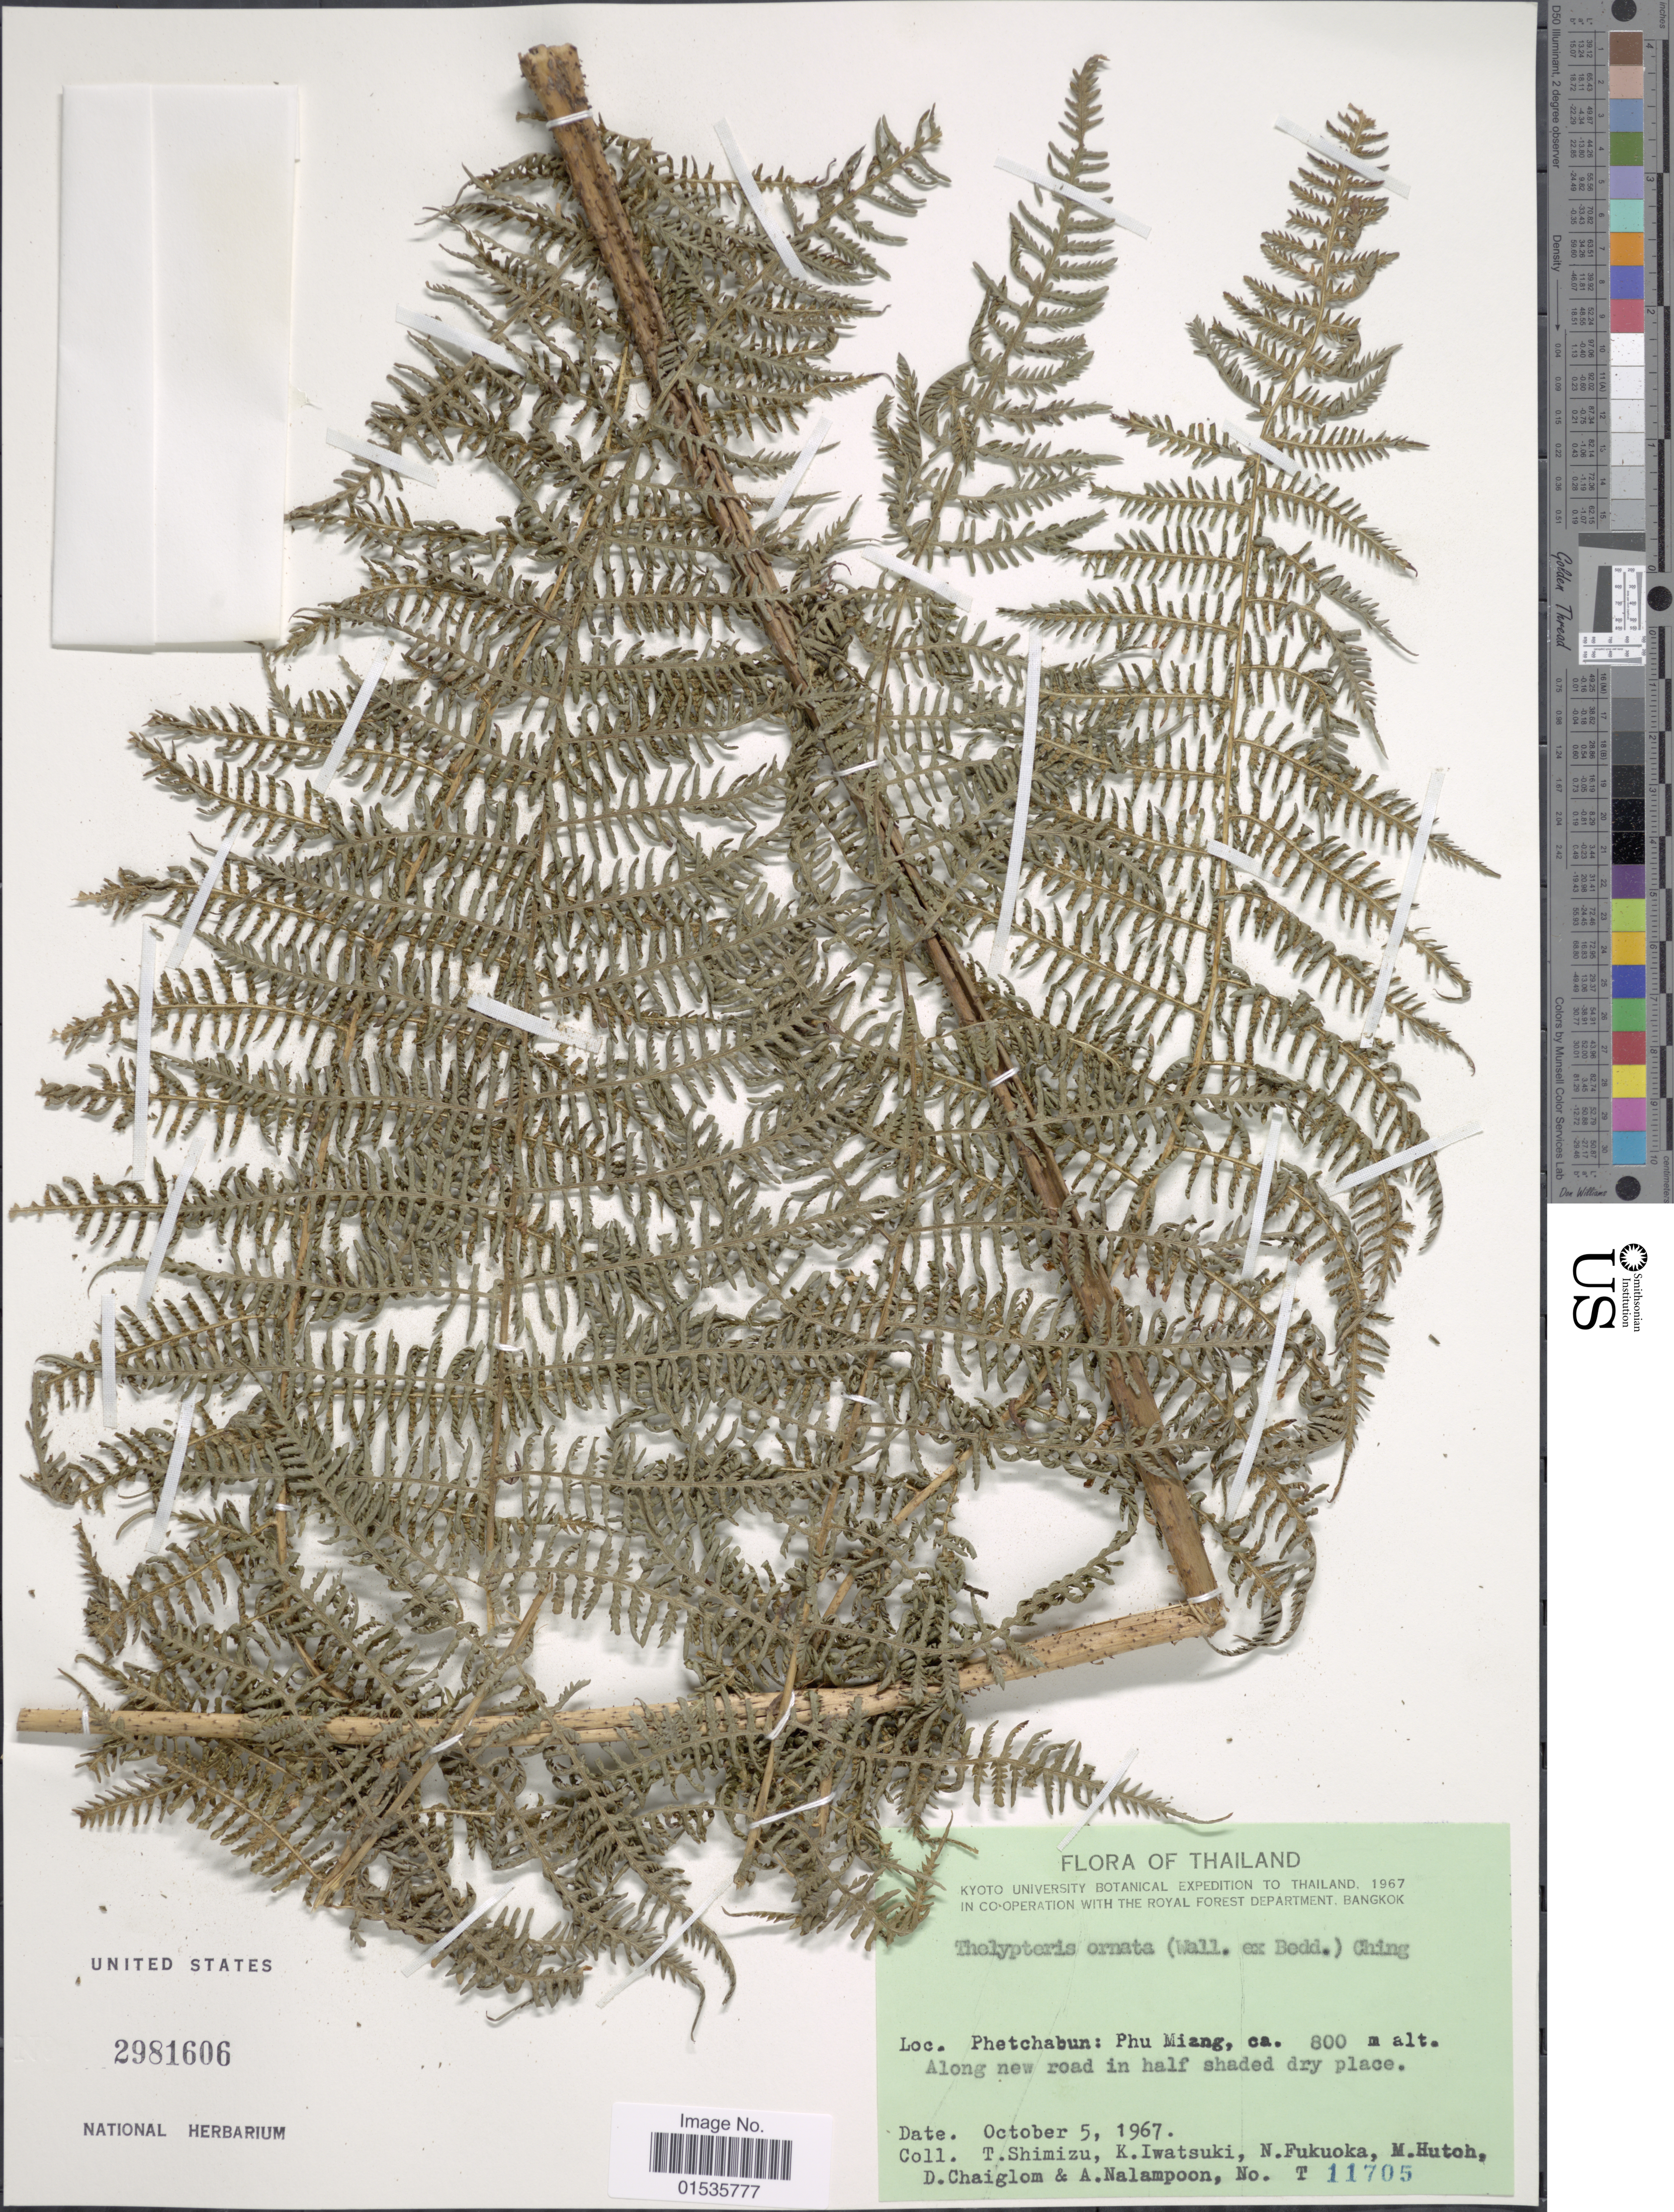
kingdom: Plantae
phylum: Tracheophyta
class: Polypodiopsida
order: Polypodiales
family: Thelypteridaceae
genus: Macrothelypteris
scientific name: Macrothelypteris ornata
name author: (Wall. ex Bedd.) Ching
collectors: T. Shimizu, K. Iwatsuki, N. Fukuoka, M. Hutoh & et al.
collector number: T11705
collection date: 1967-10-05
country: Thailand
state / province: Phetchabun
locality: Thailand, Phetchabun: Phu Miang, Along new road in half shaded place.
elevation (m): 800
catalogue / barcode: US 2981606